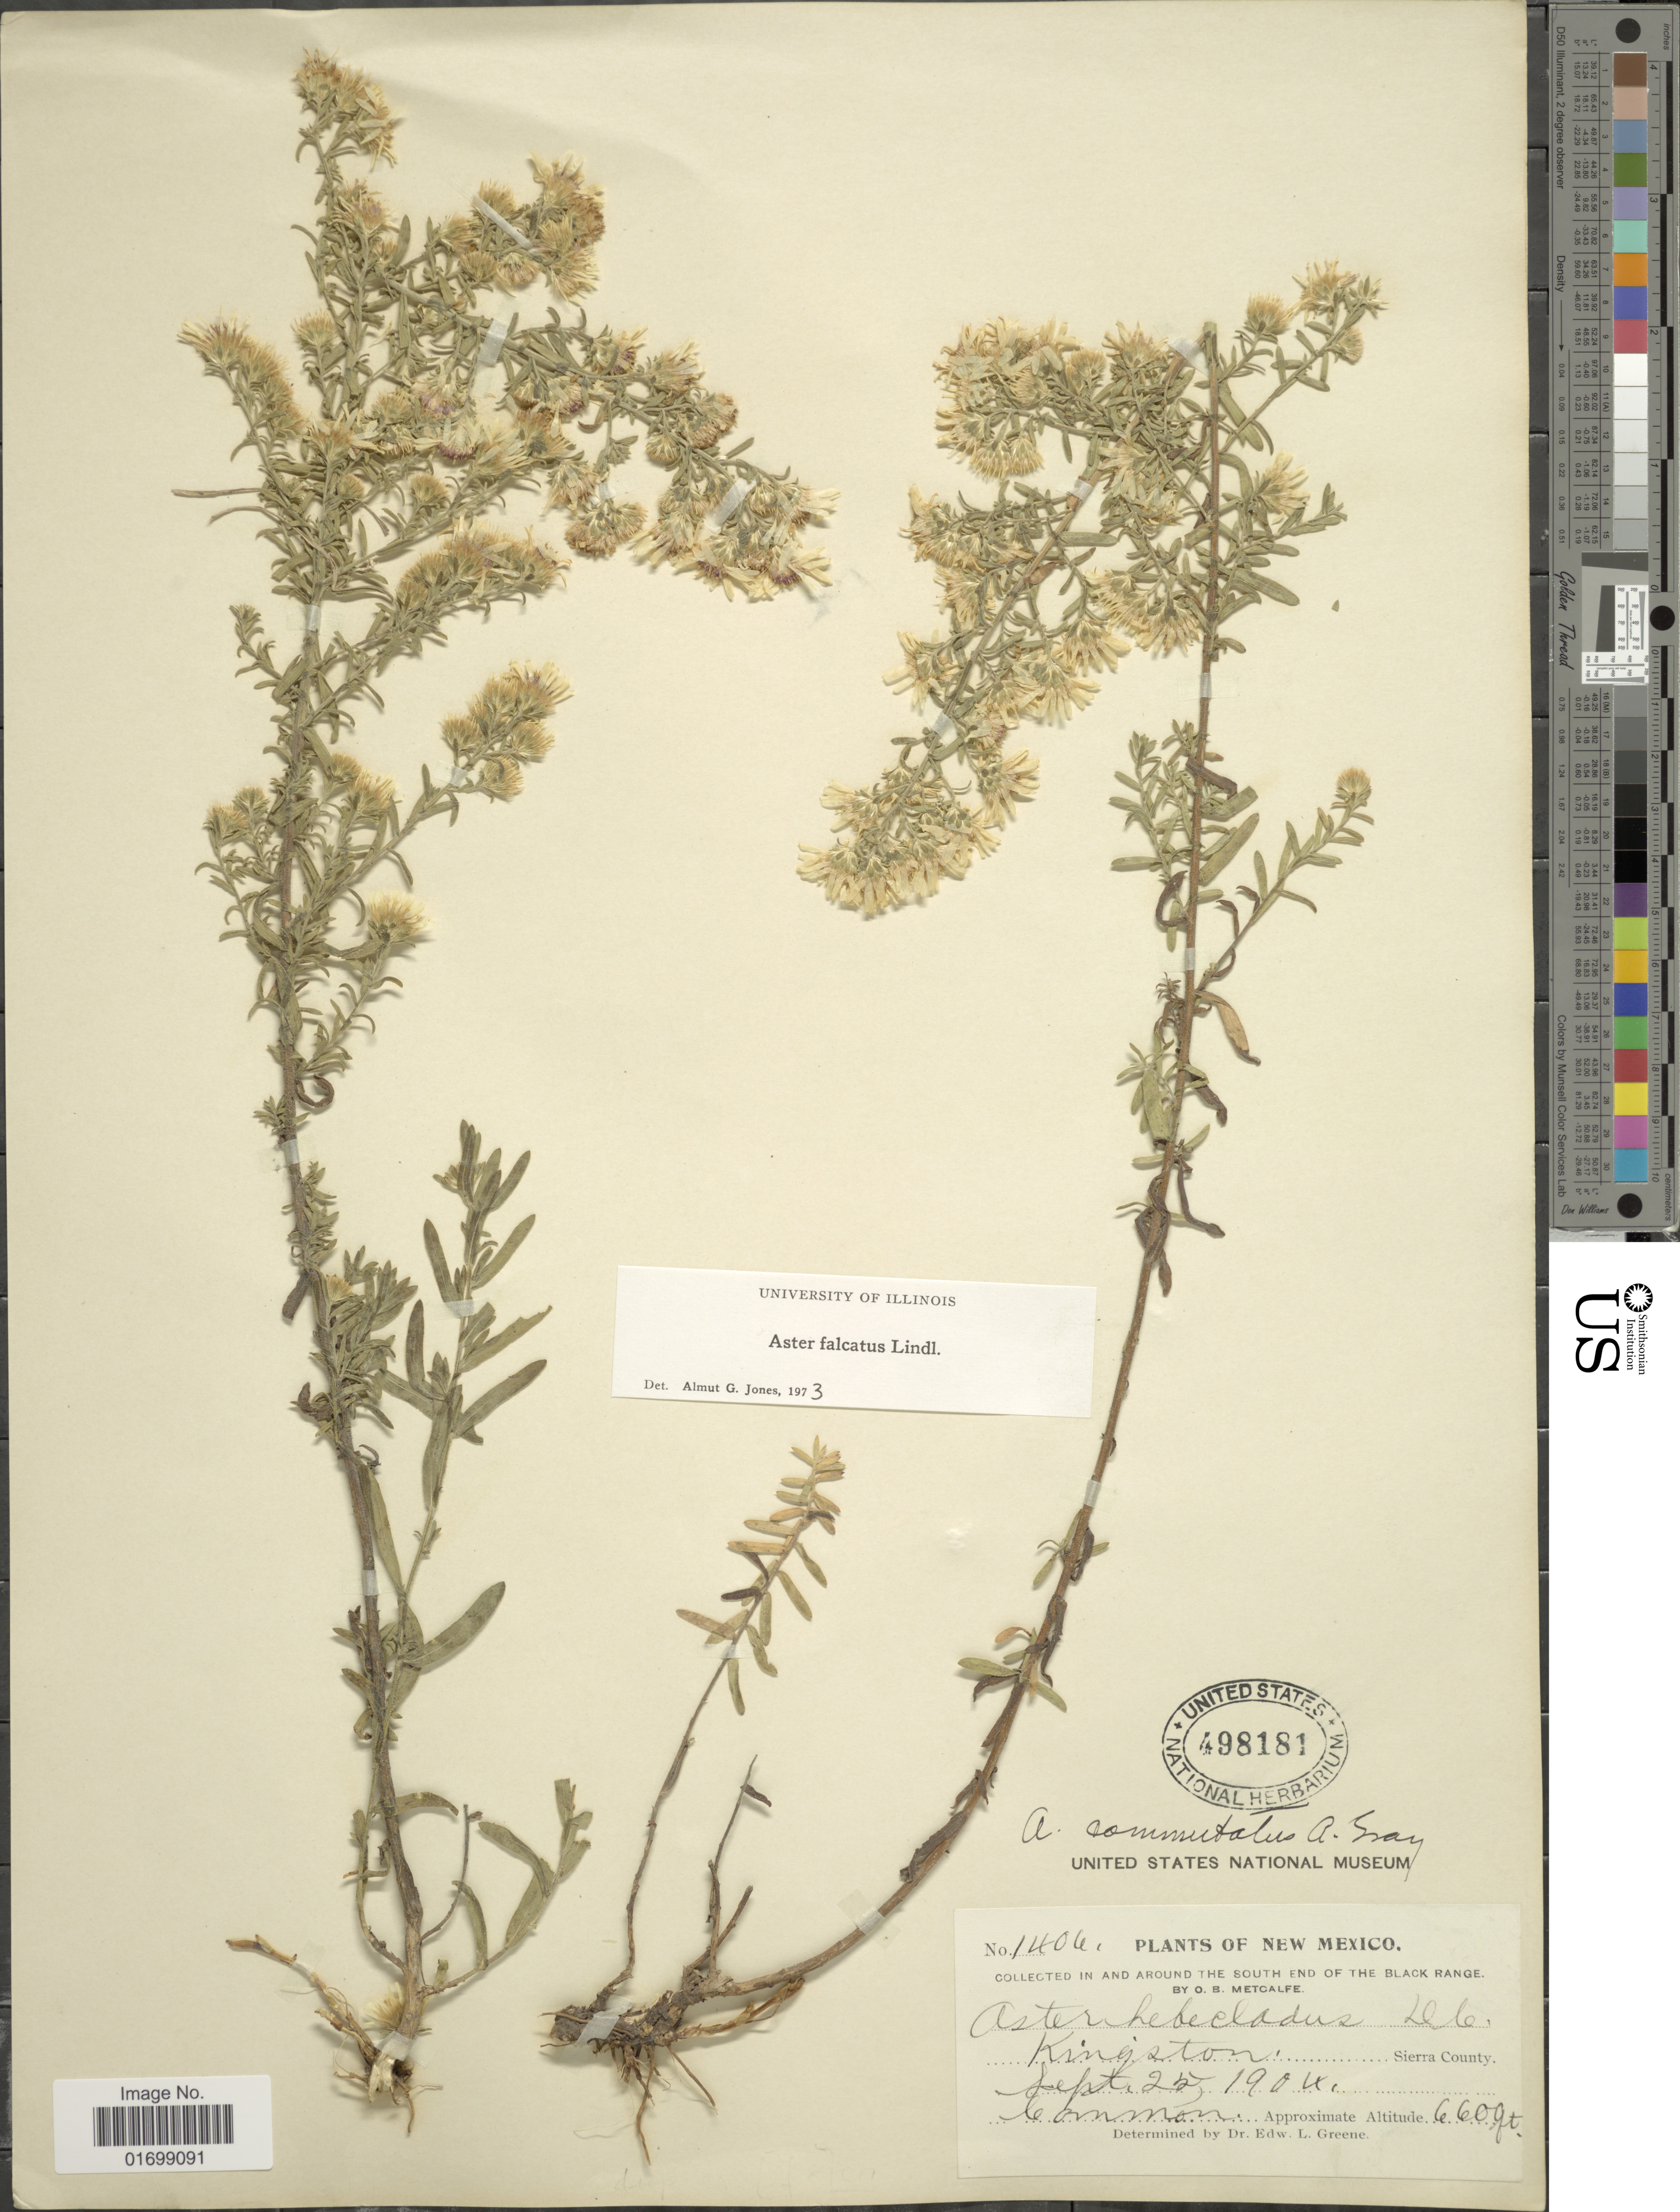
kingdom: Plantae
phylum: Tracheophyta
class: Magnoliopsida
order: Asterales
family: Asteraceae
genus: Symphyotrichum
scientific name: Symphyotrichum falcatum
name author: (Lindl. ex Lindl.) G.L. Nesom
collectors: O. B. Metcalfe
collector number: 1404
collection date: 1904-09-25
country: United States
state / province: New Mexico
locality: In the South end of the Black Range, Kingston, Sierra County.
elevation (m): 2012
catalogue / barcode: US 498181